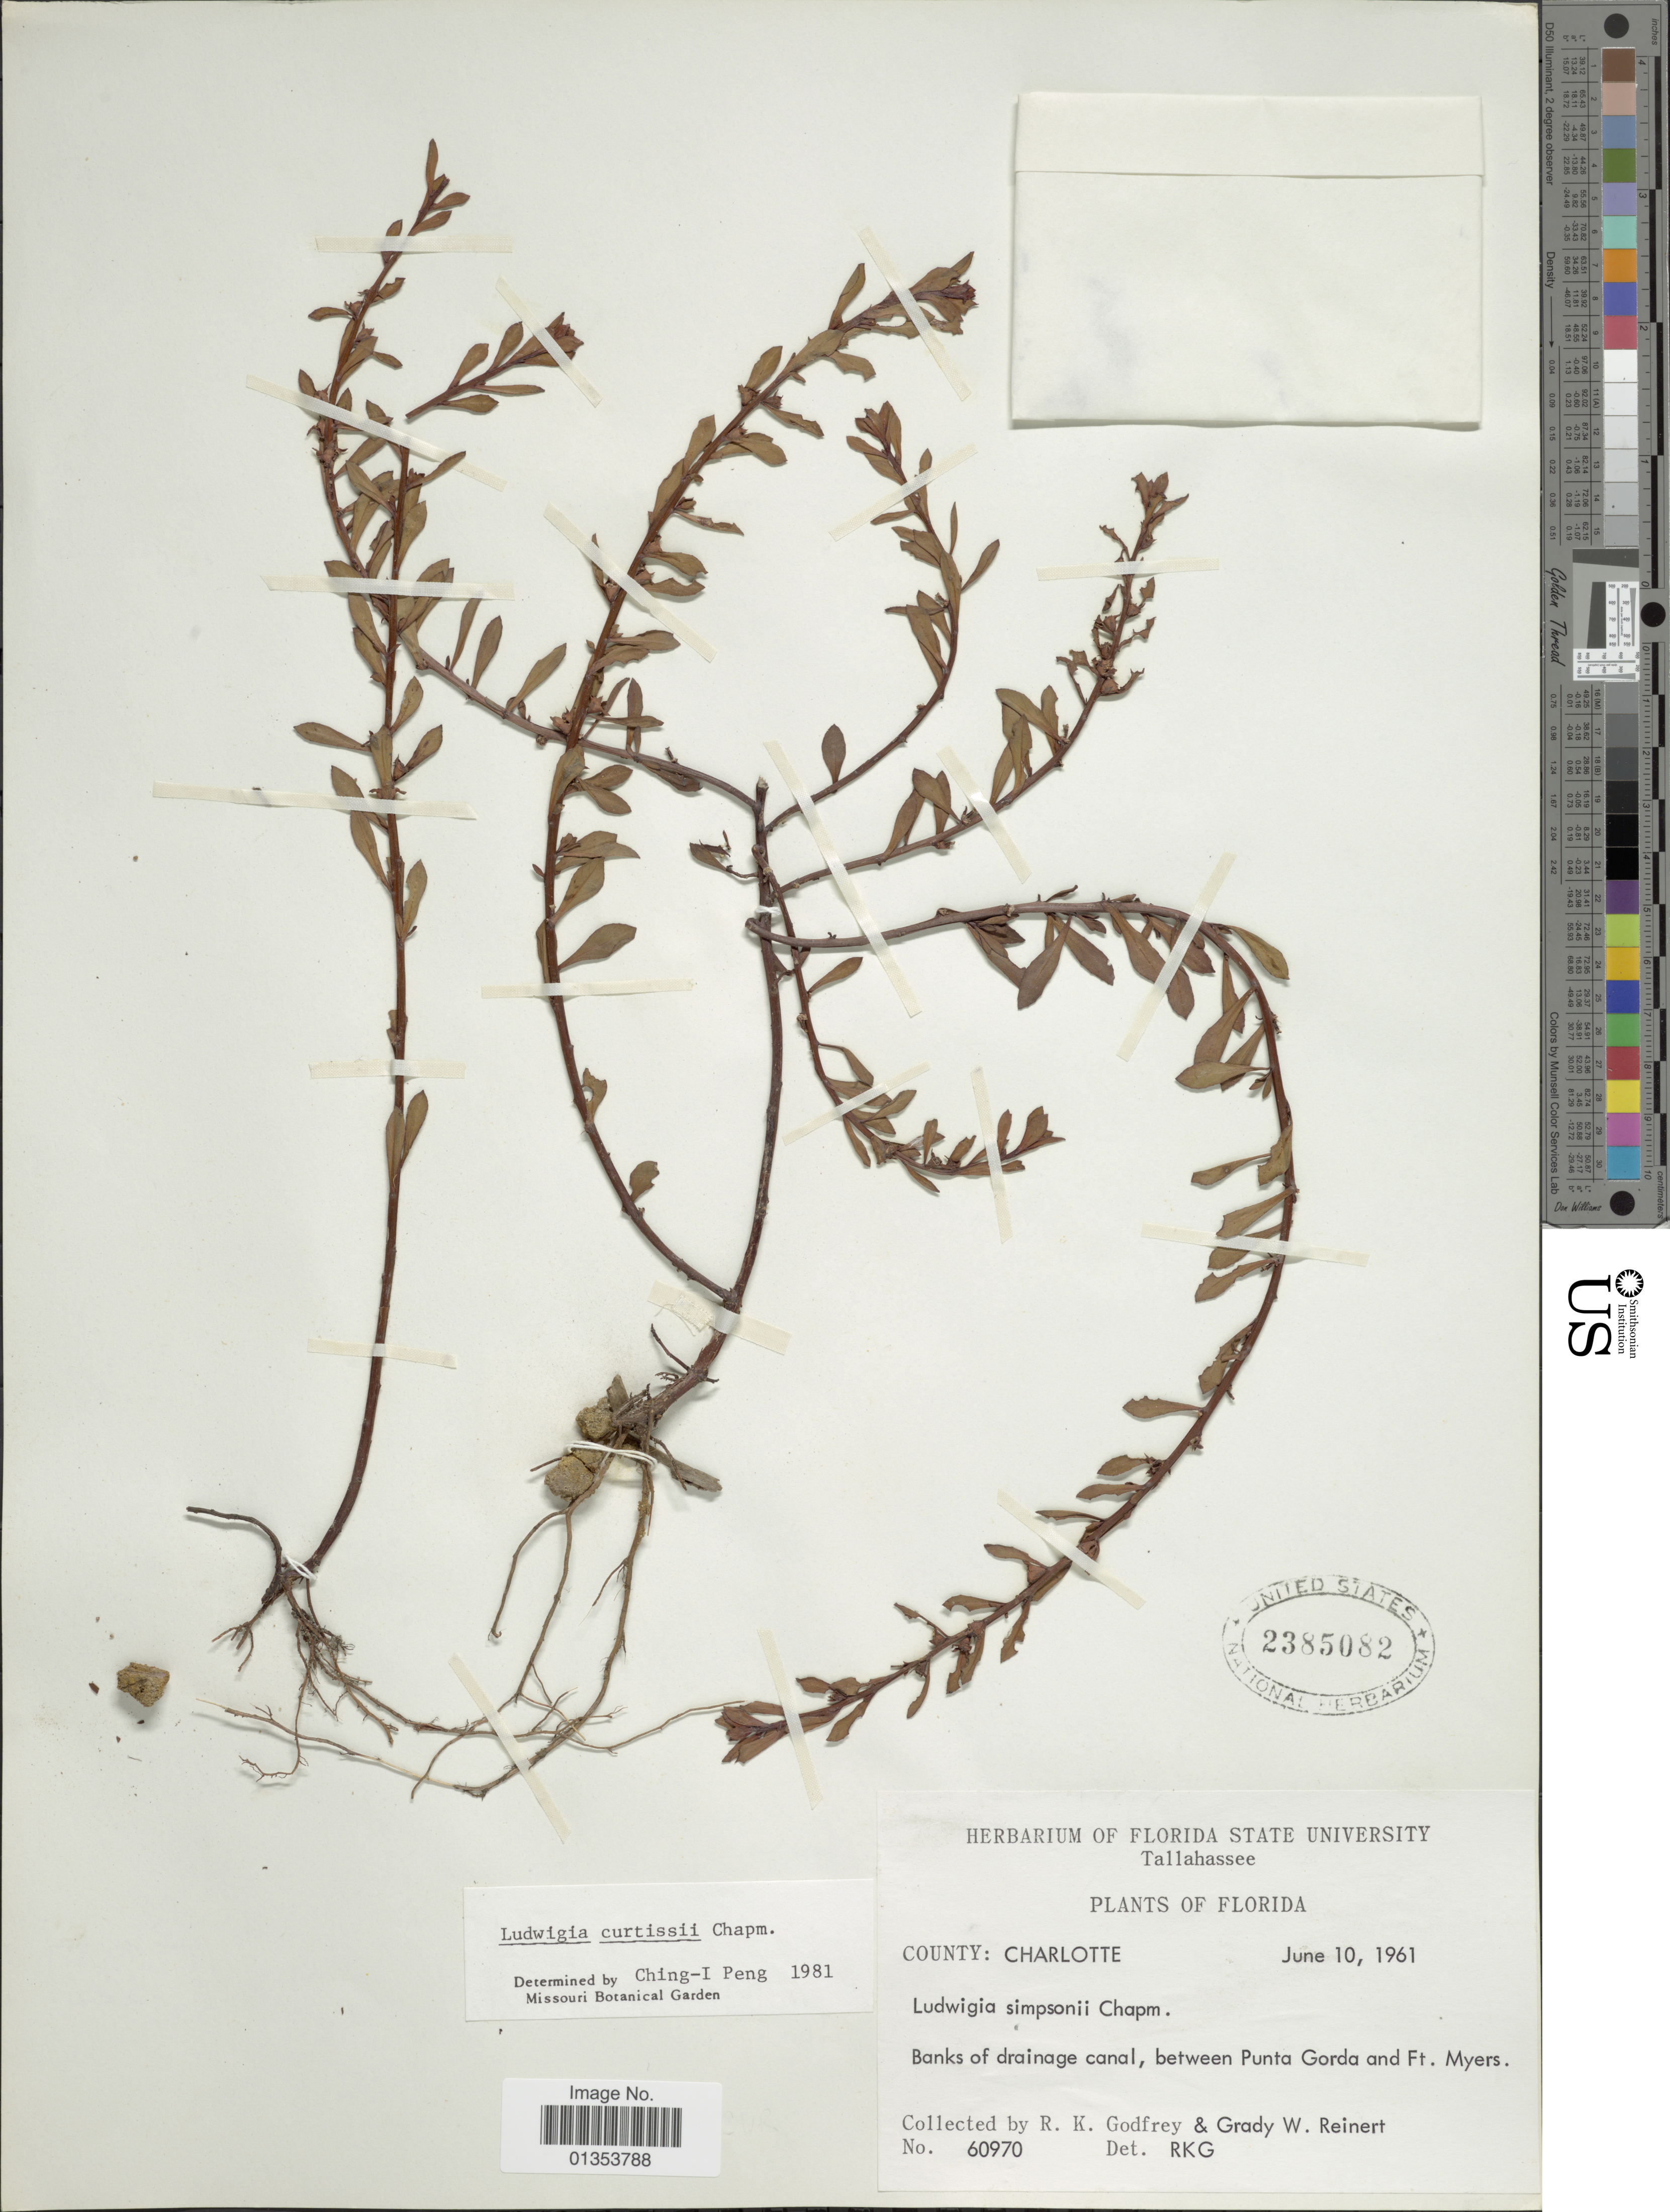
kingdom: Plantae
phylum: Tracheophyta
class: Magnoliopsida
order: Myrtales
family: Onagraceae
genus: Ludwigia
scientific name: Ludwigia curtissii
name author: Chapm.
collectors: R. K. Godfrey & G. Reinert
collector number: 60970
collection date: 1961-06-10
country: United States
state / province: Florida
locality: Tallahassee, Charlotte, between Punta Gorda and Ft. Myers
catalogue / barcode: US 2385082